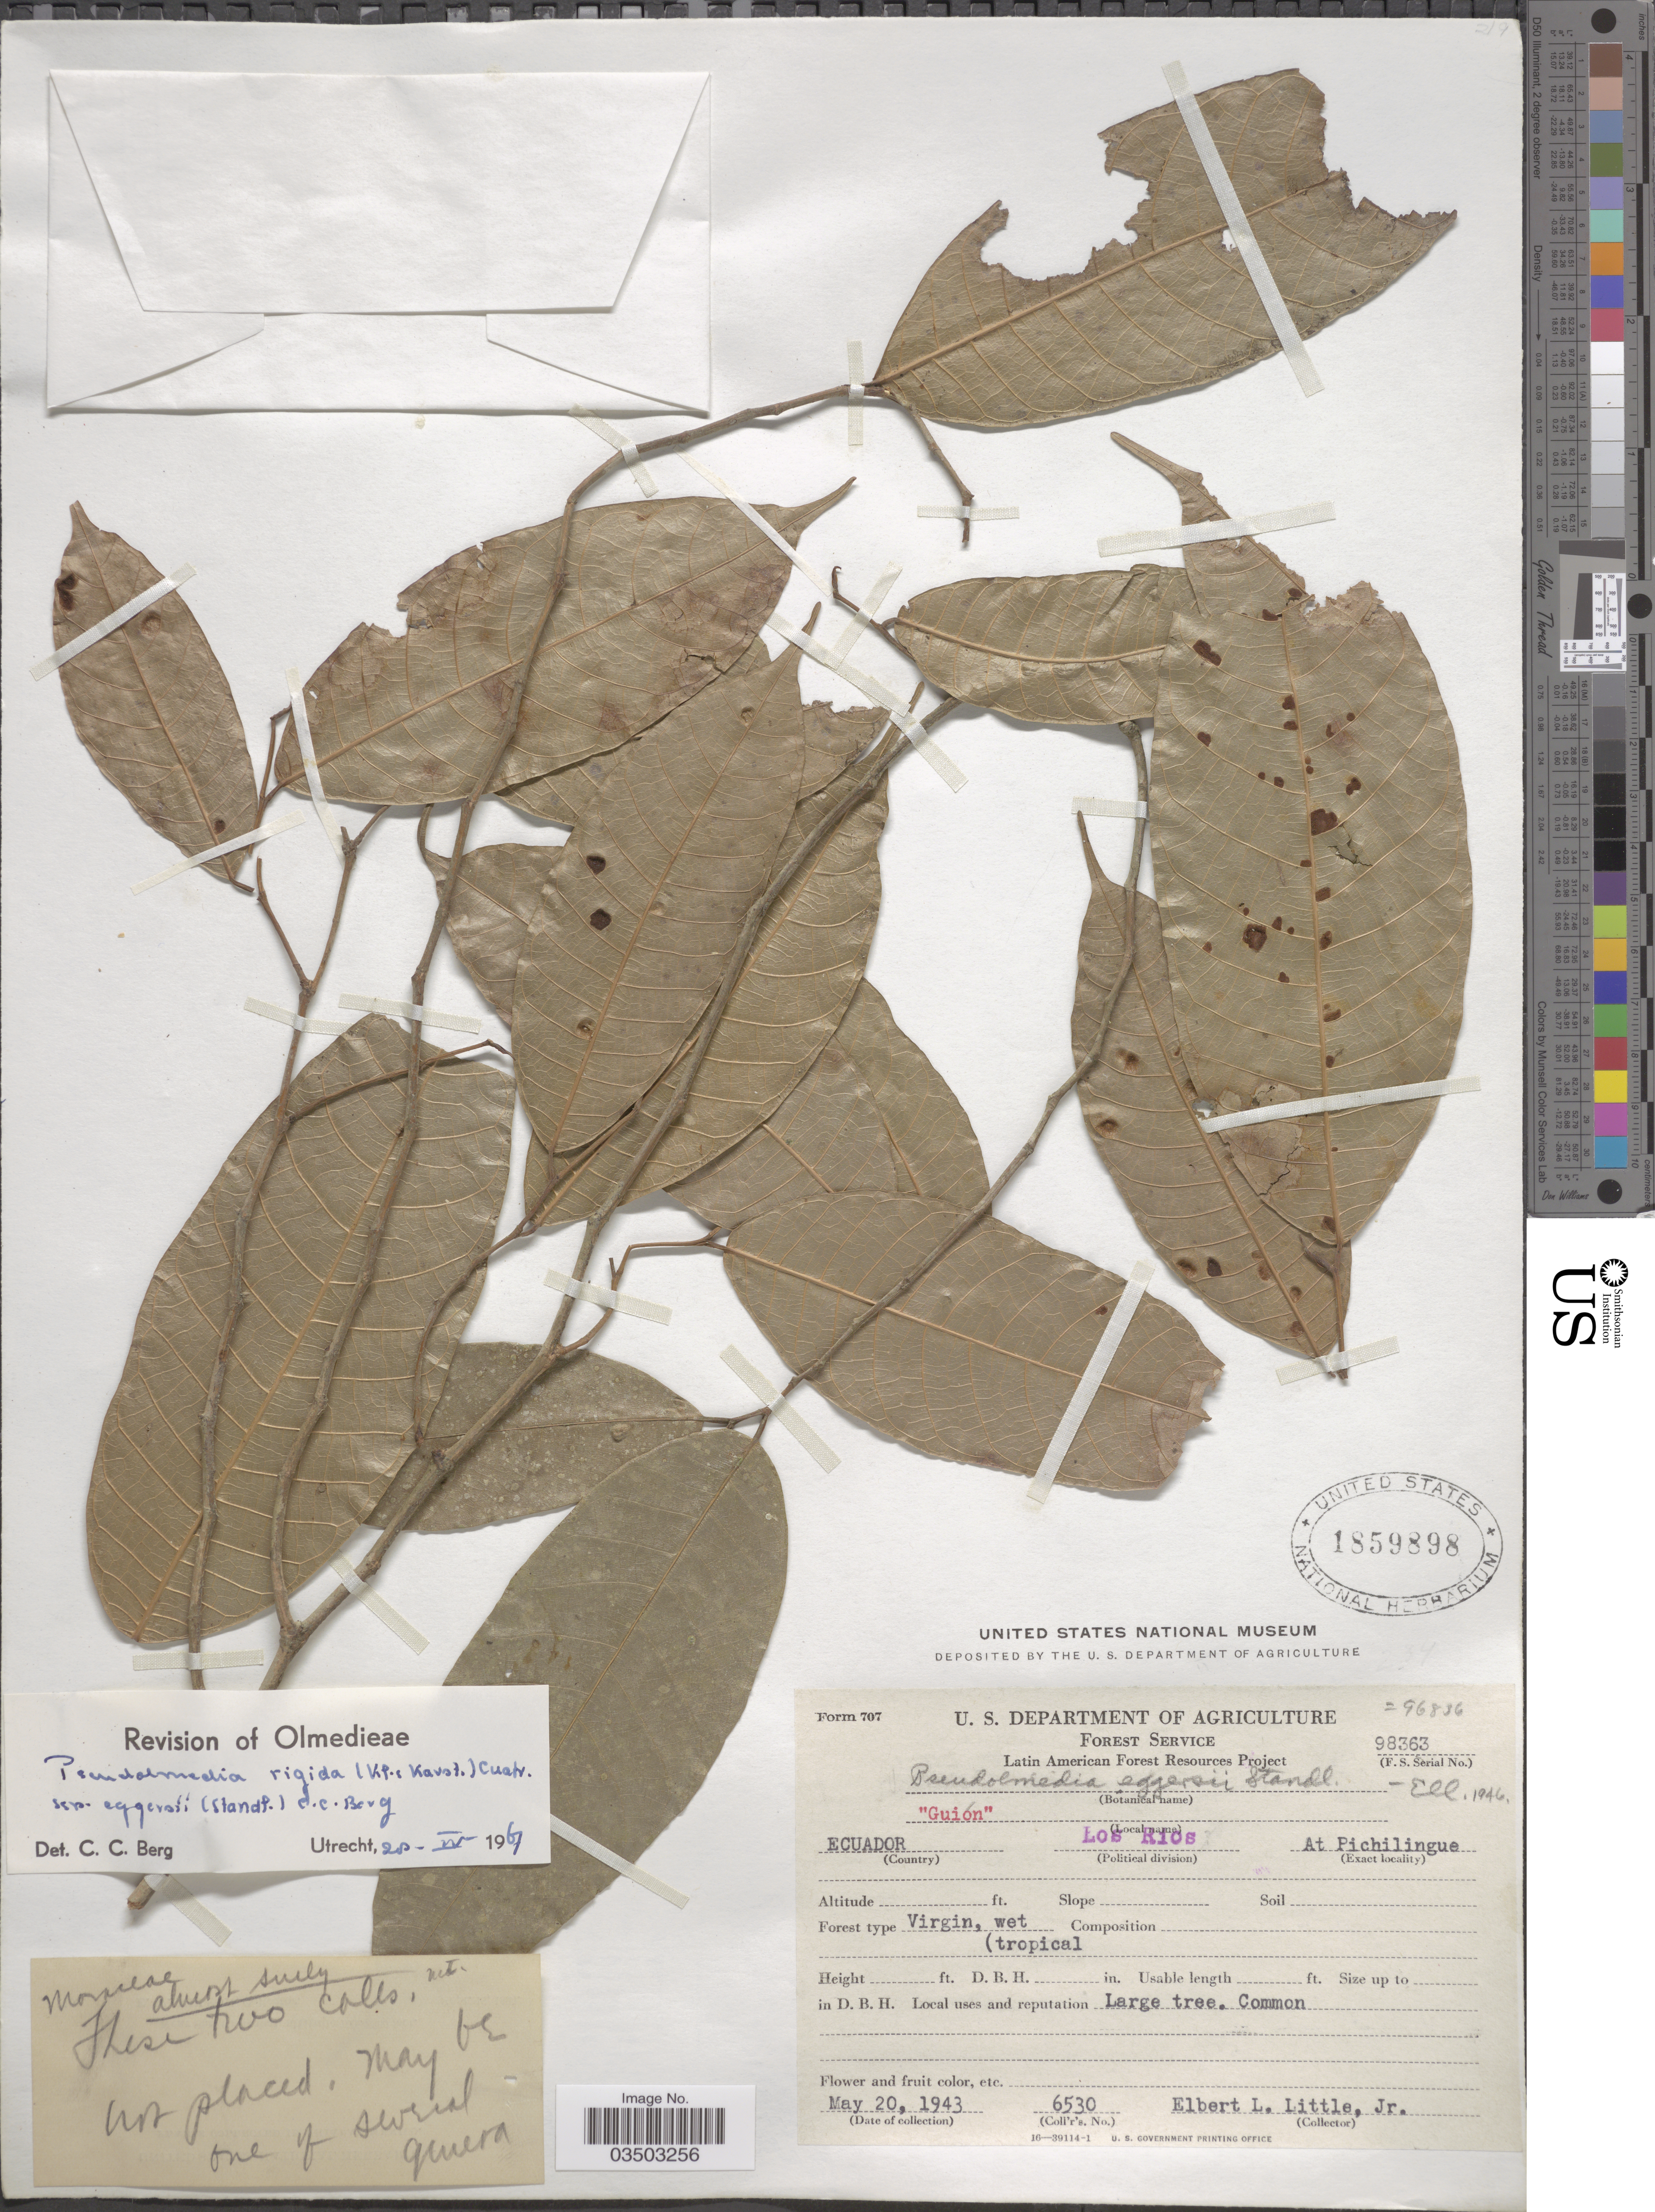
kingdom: Plantae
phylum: Tracheophyta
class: Magnoliopsida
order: Rosales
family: Moraceae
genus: Pseudolmedia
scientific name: Pseudolmedia rigida subsp. eggersii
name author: (Standl.) C.C. Berg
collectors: E. L. Little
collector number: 6530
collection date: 1943-05-20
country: Ecuador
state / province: Los Ríos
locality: At Pichilingue.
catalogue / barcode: US 1859898